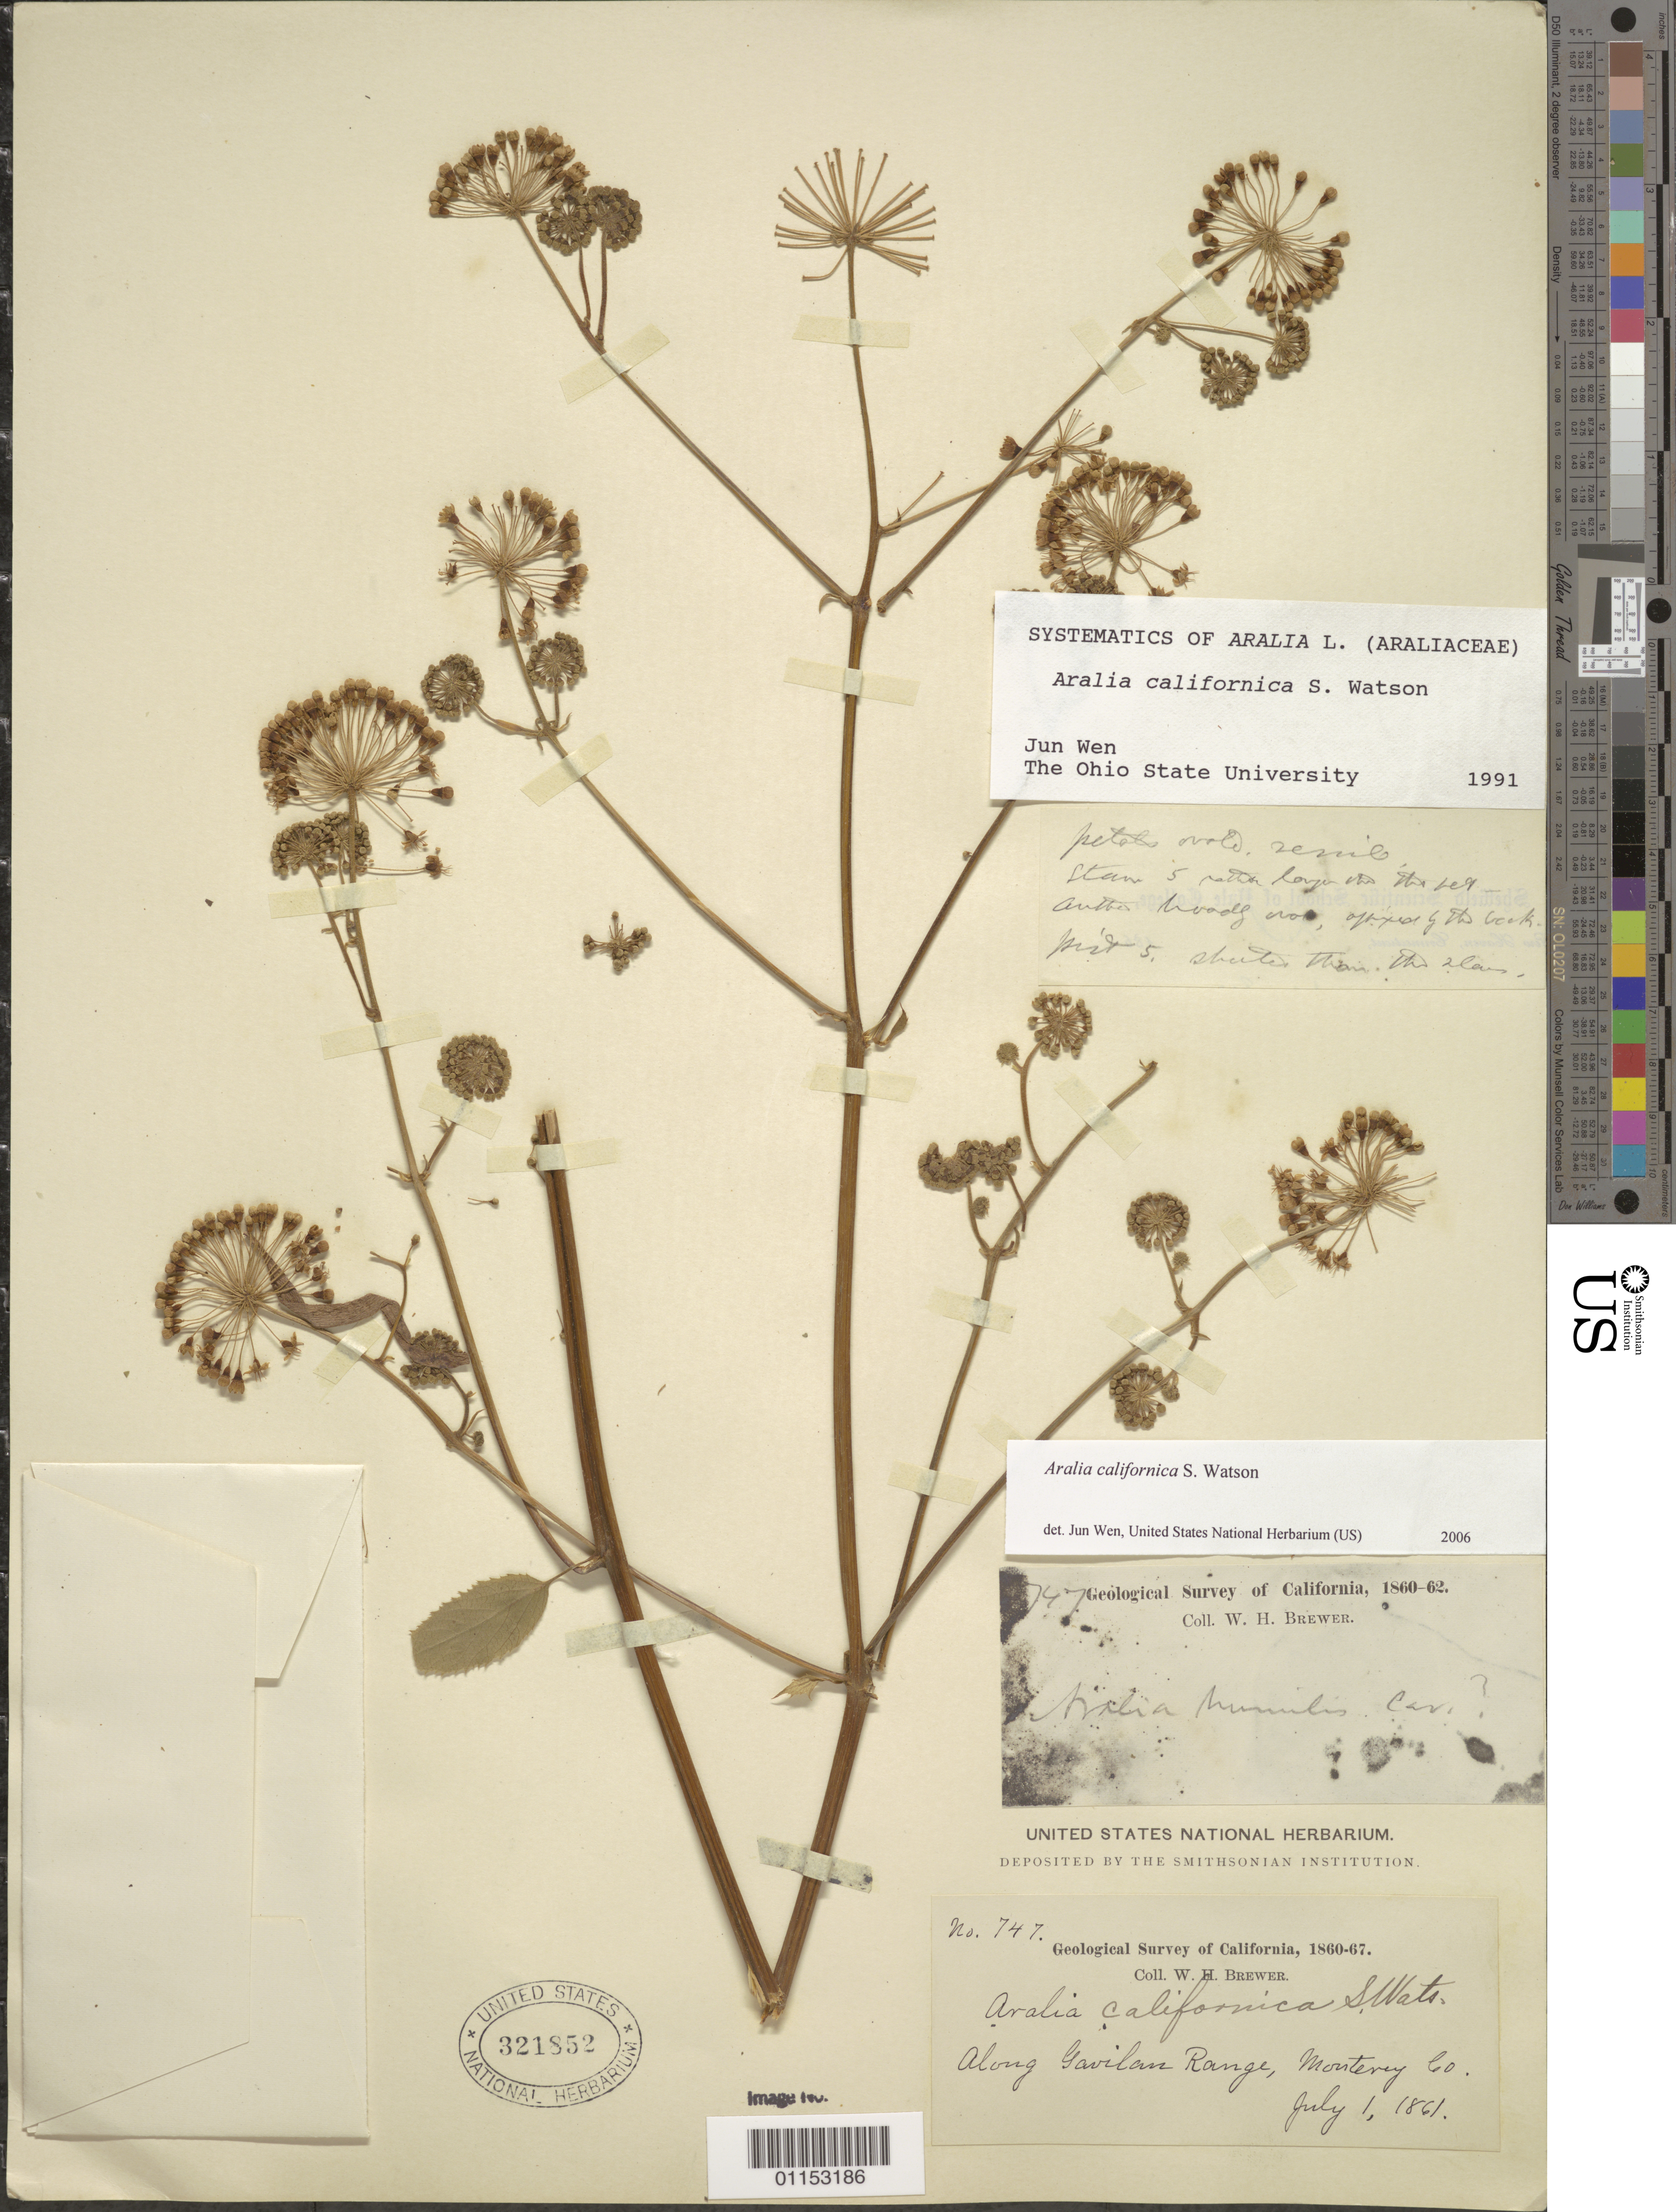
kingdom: Plantae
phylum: Tracheophyta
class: Magnoliopsida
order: Apiales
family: Araliaceae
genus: Aralia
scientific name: Aralia californica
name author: S. Watson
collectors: W. H. Brewer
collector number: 747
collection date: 1861-07-01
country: United States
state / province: California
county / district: Monterey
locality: Along Gavilan Range.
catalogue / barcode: US 321852